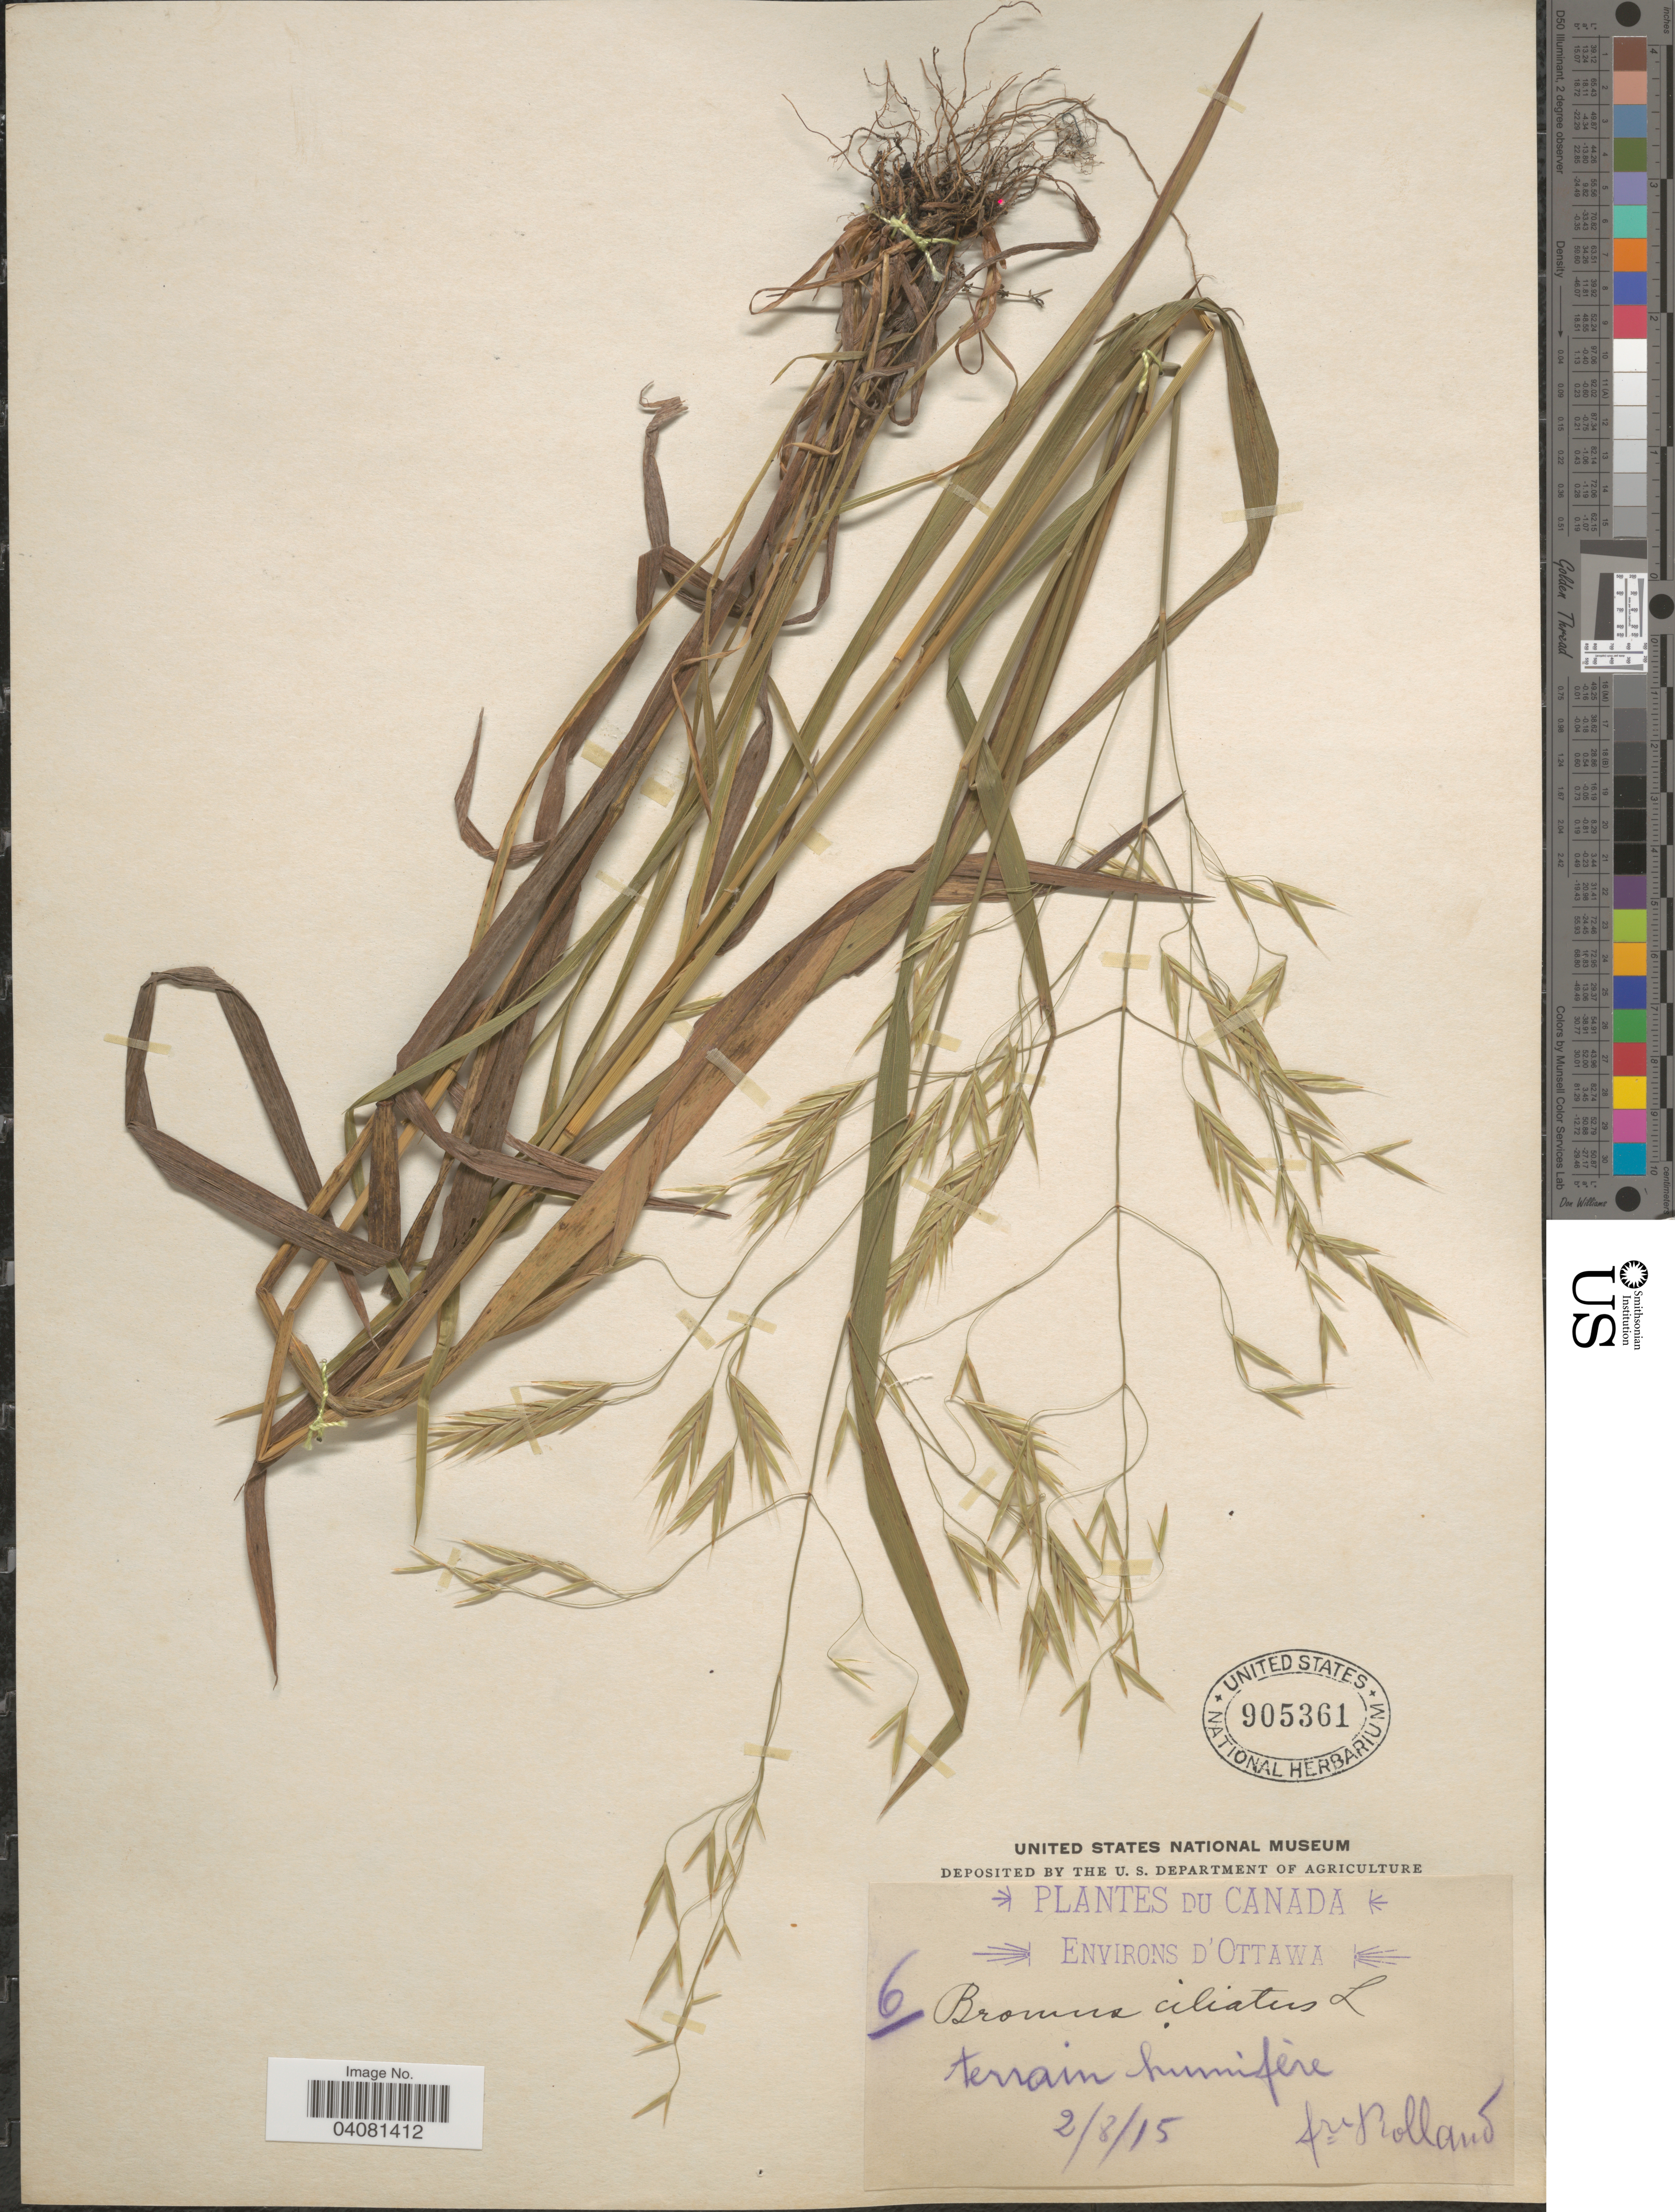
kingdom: Plantae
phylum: Tracheophyta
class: Liliopsida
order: Poales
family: Poaceae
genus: Bromus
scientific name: Bromus ciliatus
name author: L.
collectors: F. Rolland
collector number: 6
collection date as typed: Transcribed d/m/y: 2/8/15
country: Canada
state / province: Ontario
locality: Environs d'Ottawa. Terrain humidifère.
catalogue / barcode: US 905361